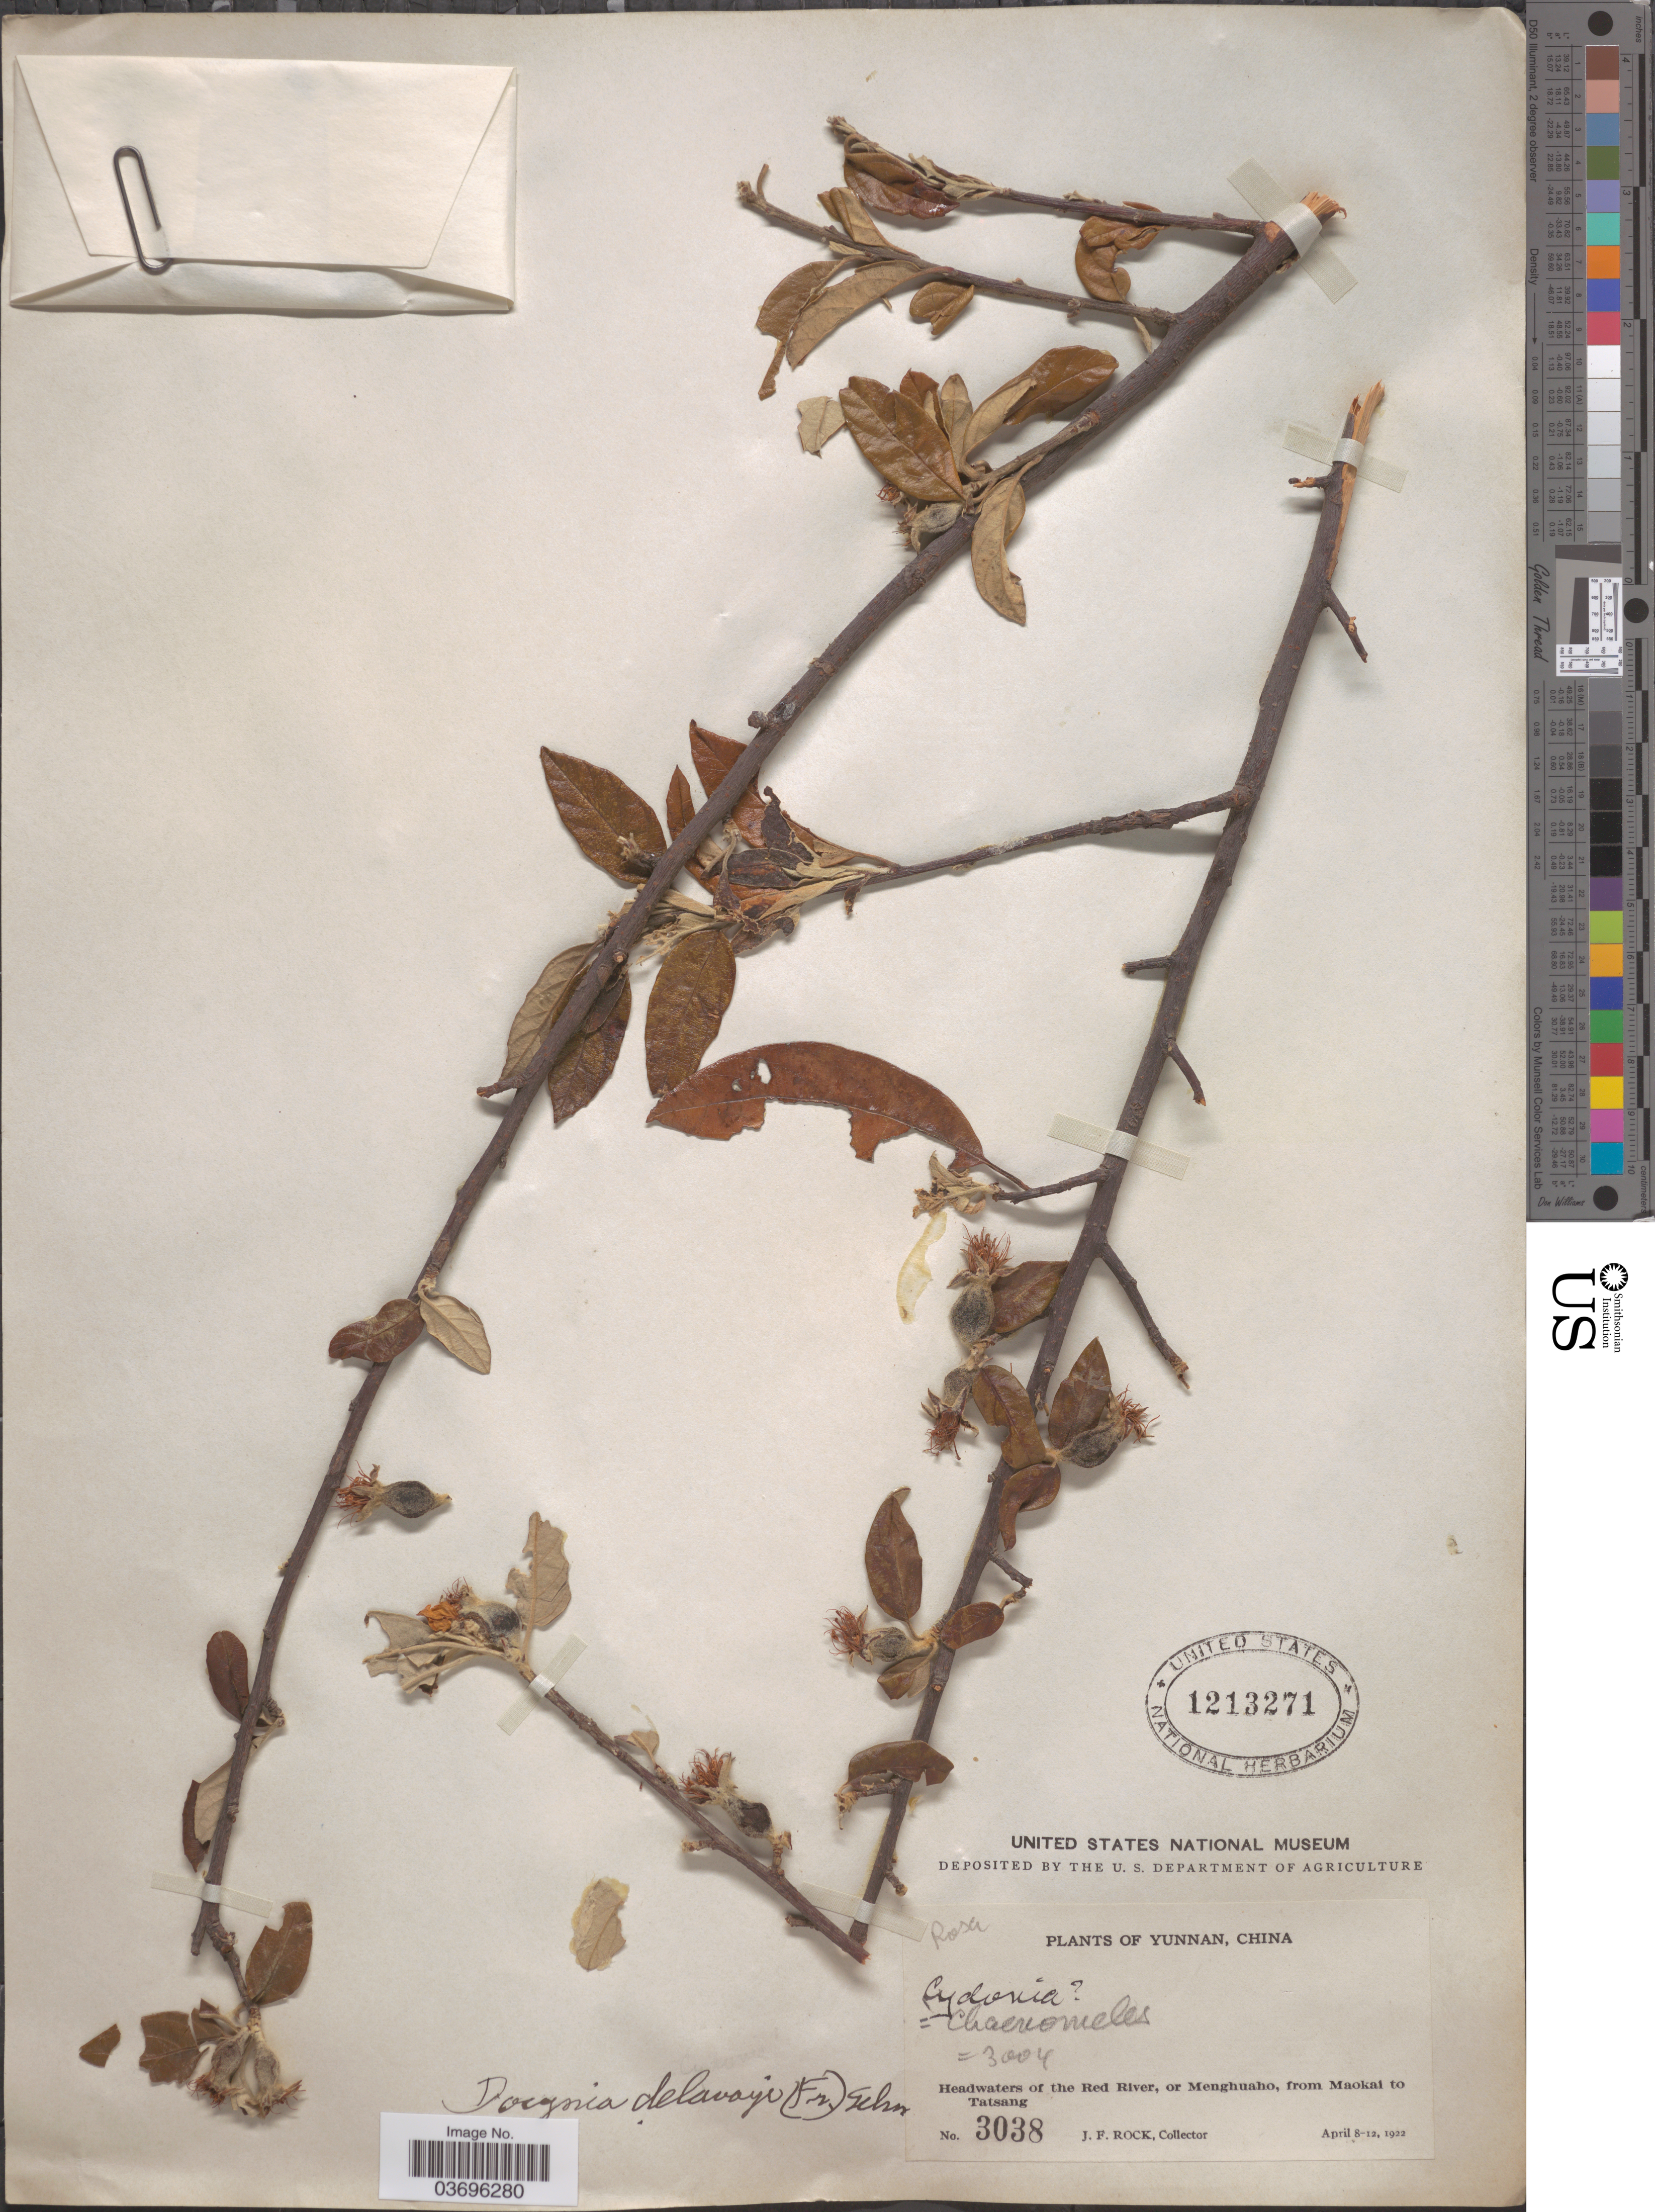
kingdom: Plantae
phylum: Tracheophyta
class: Magnoliopsida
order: Rosales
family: Rosaceae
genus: Docynia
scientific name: Docynia delavayi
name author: C.K. Schneid.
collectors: J. Rock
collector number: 3038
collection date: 1922-04-08/1922-04-12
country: China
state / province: Yunnan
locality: Headwaters of the Red River, or Menghuaho, from Maokai to Tatsang.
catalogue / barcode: US 1213271